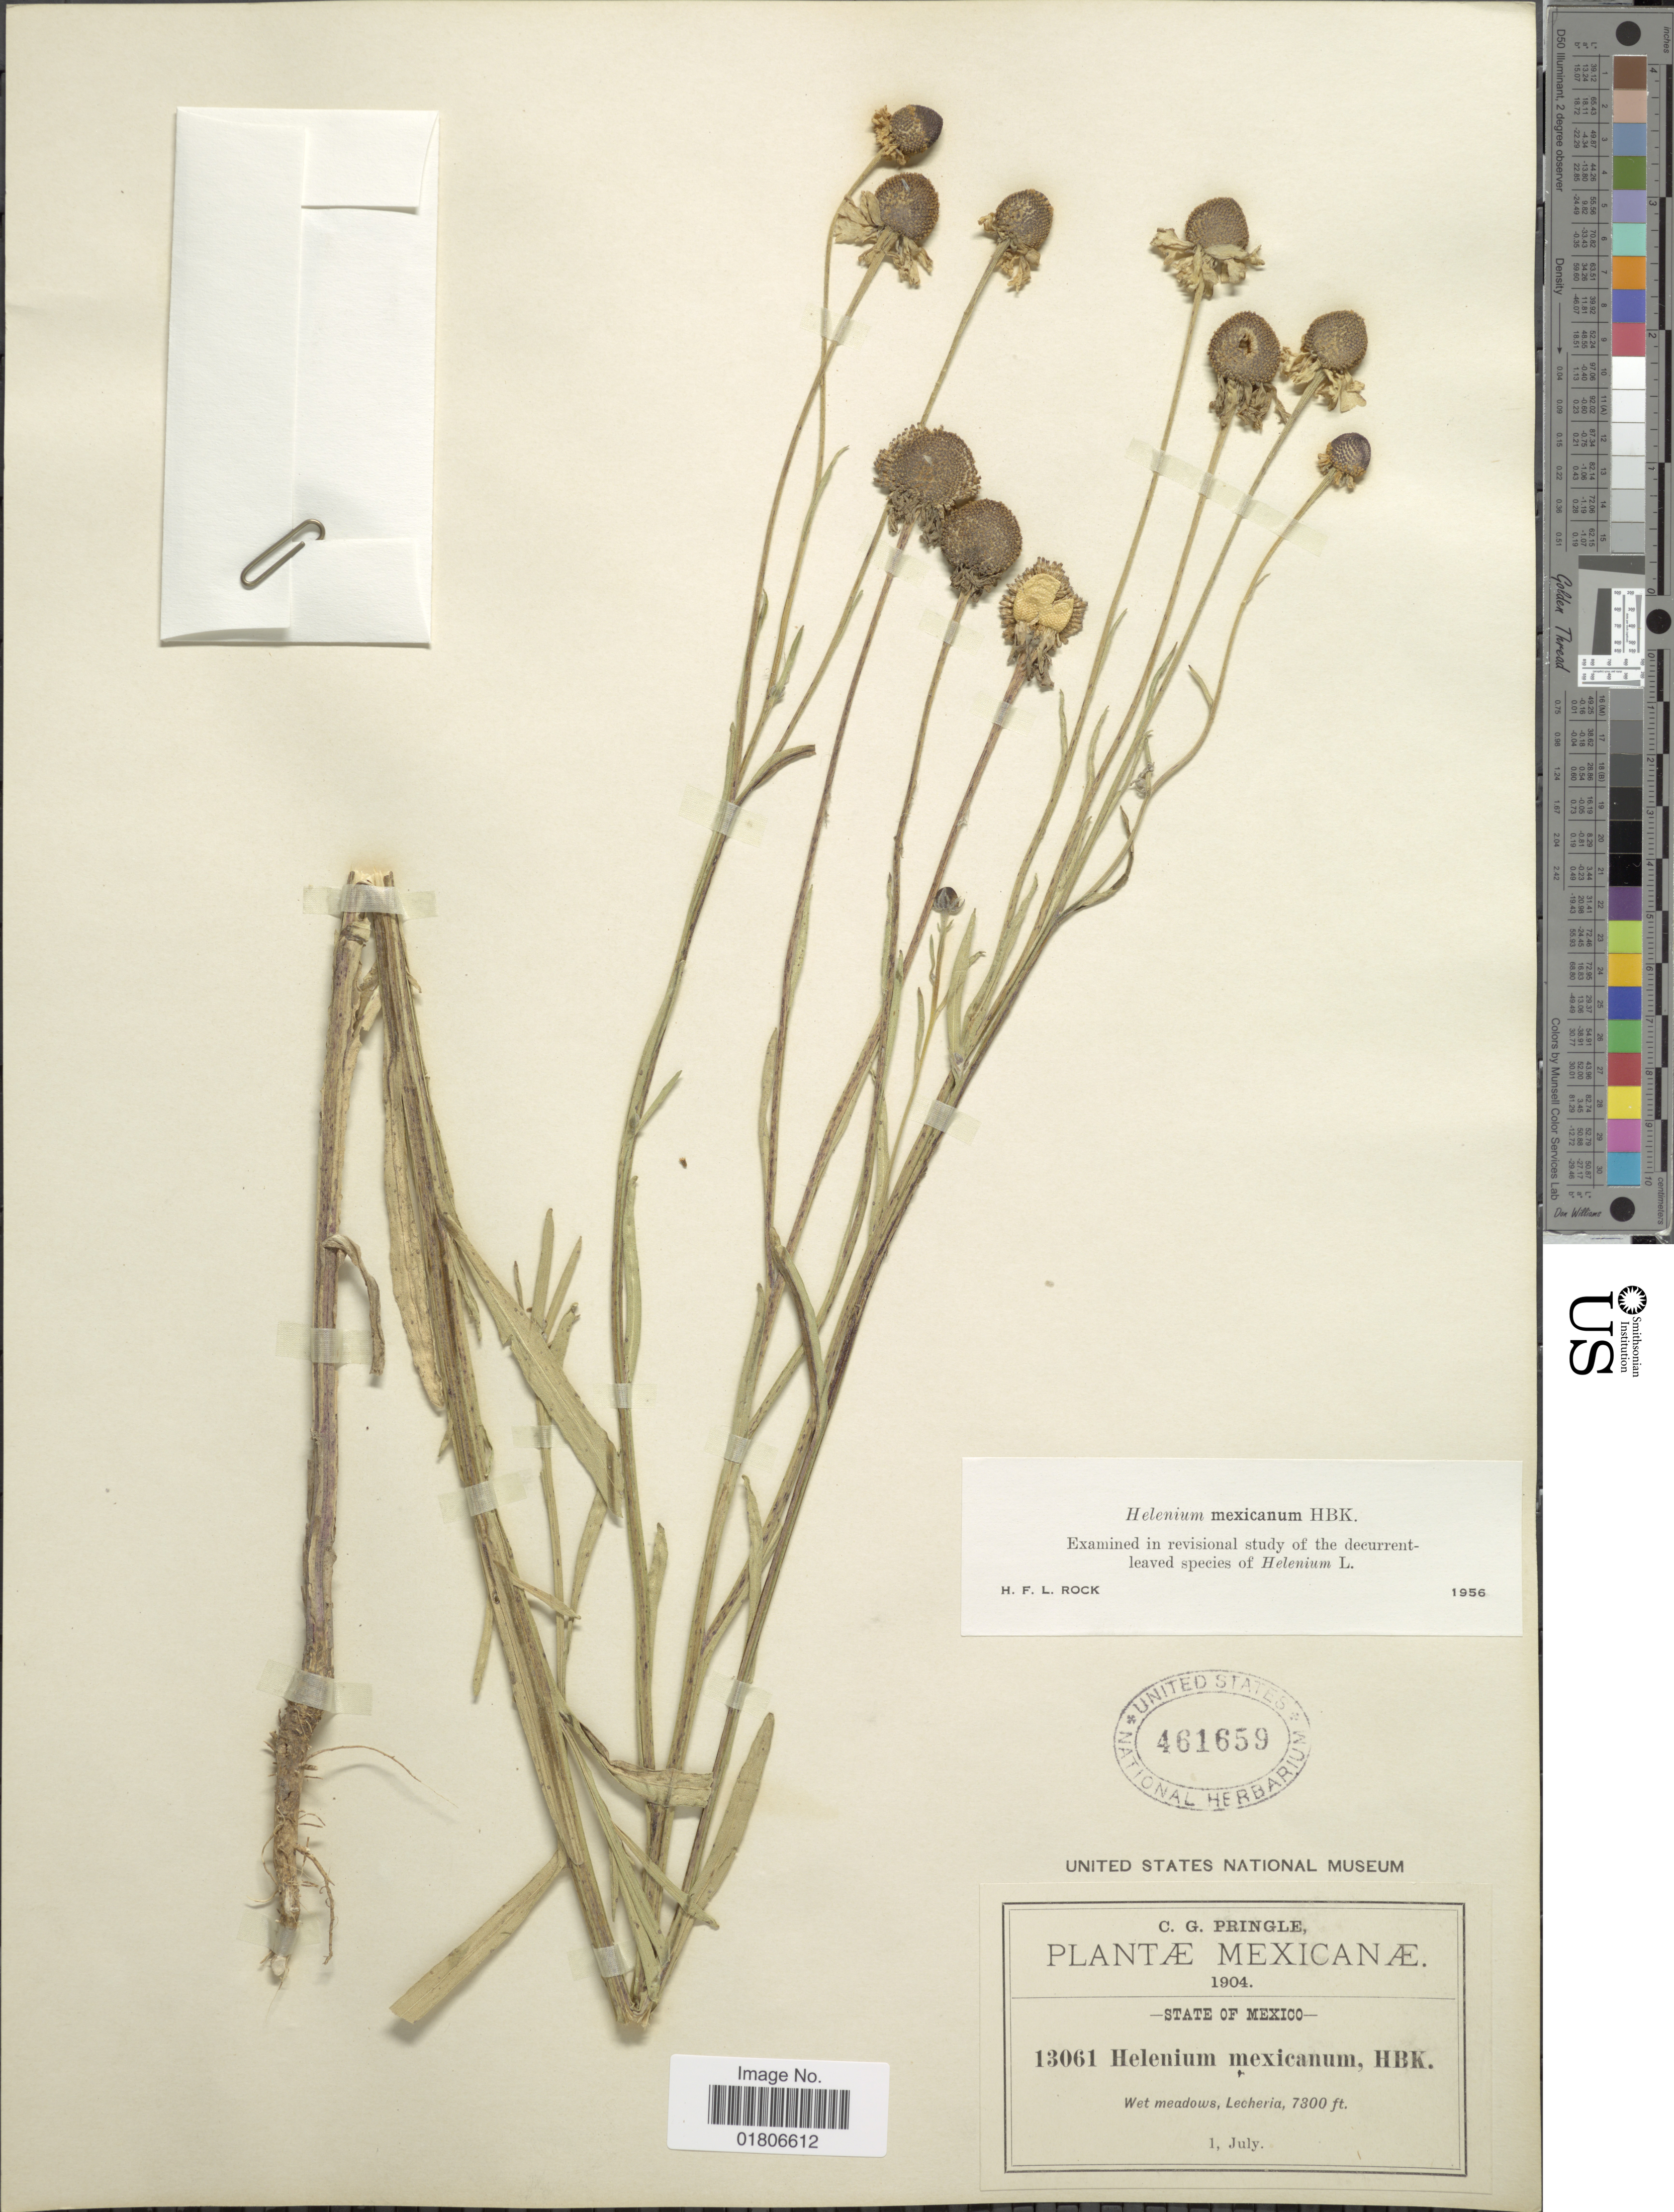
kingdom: Plantae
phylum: Tracheophyta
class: Magnoliopsida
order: Asterales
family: Asteraceae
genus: Helenium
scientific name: Helenium mexicanum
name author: Kunth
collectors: C. G. Pringle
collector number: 13061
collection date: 1904-07-01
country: Mexico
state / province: México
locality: Lecheria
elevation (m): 2225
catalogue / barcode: US 461659